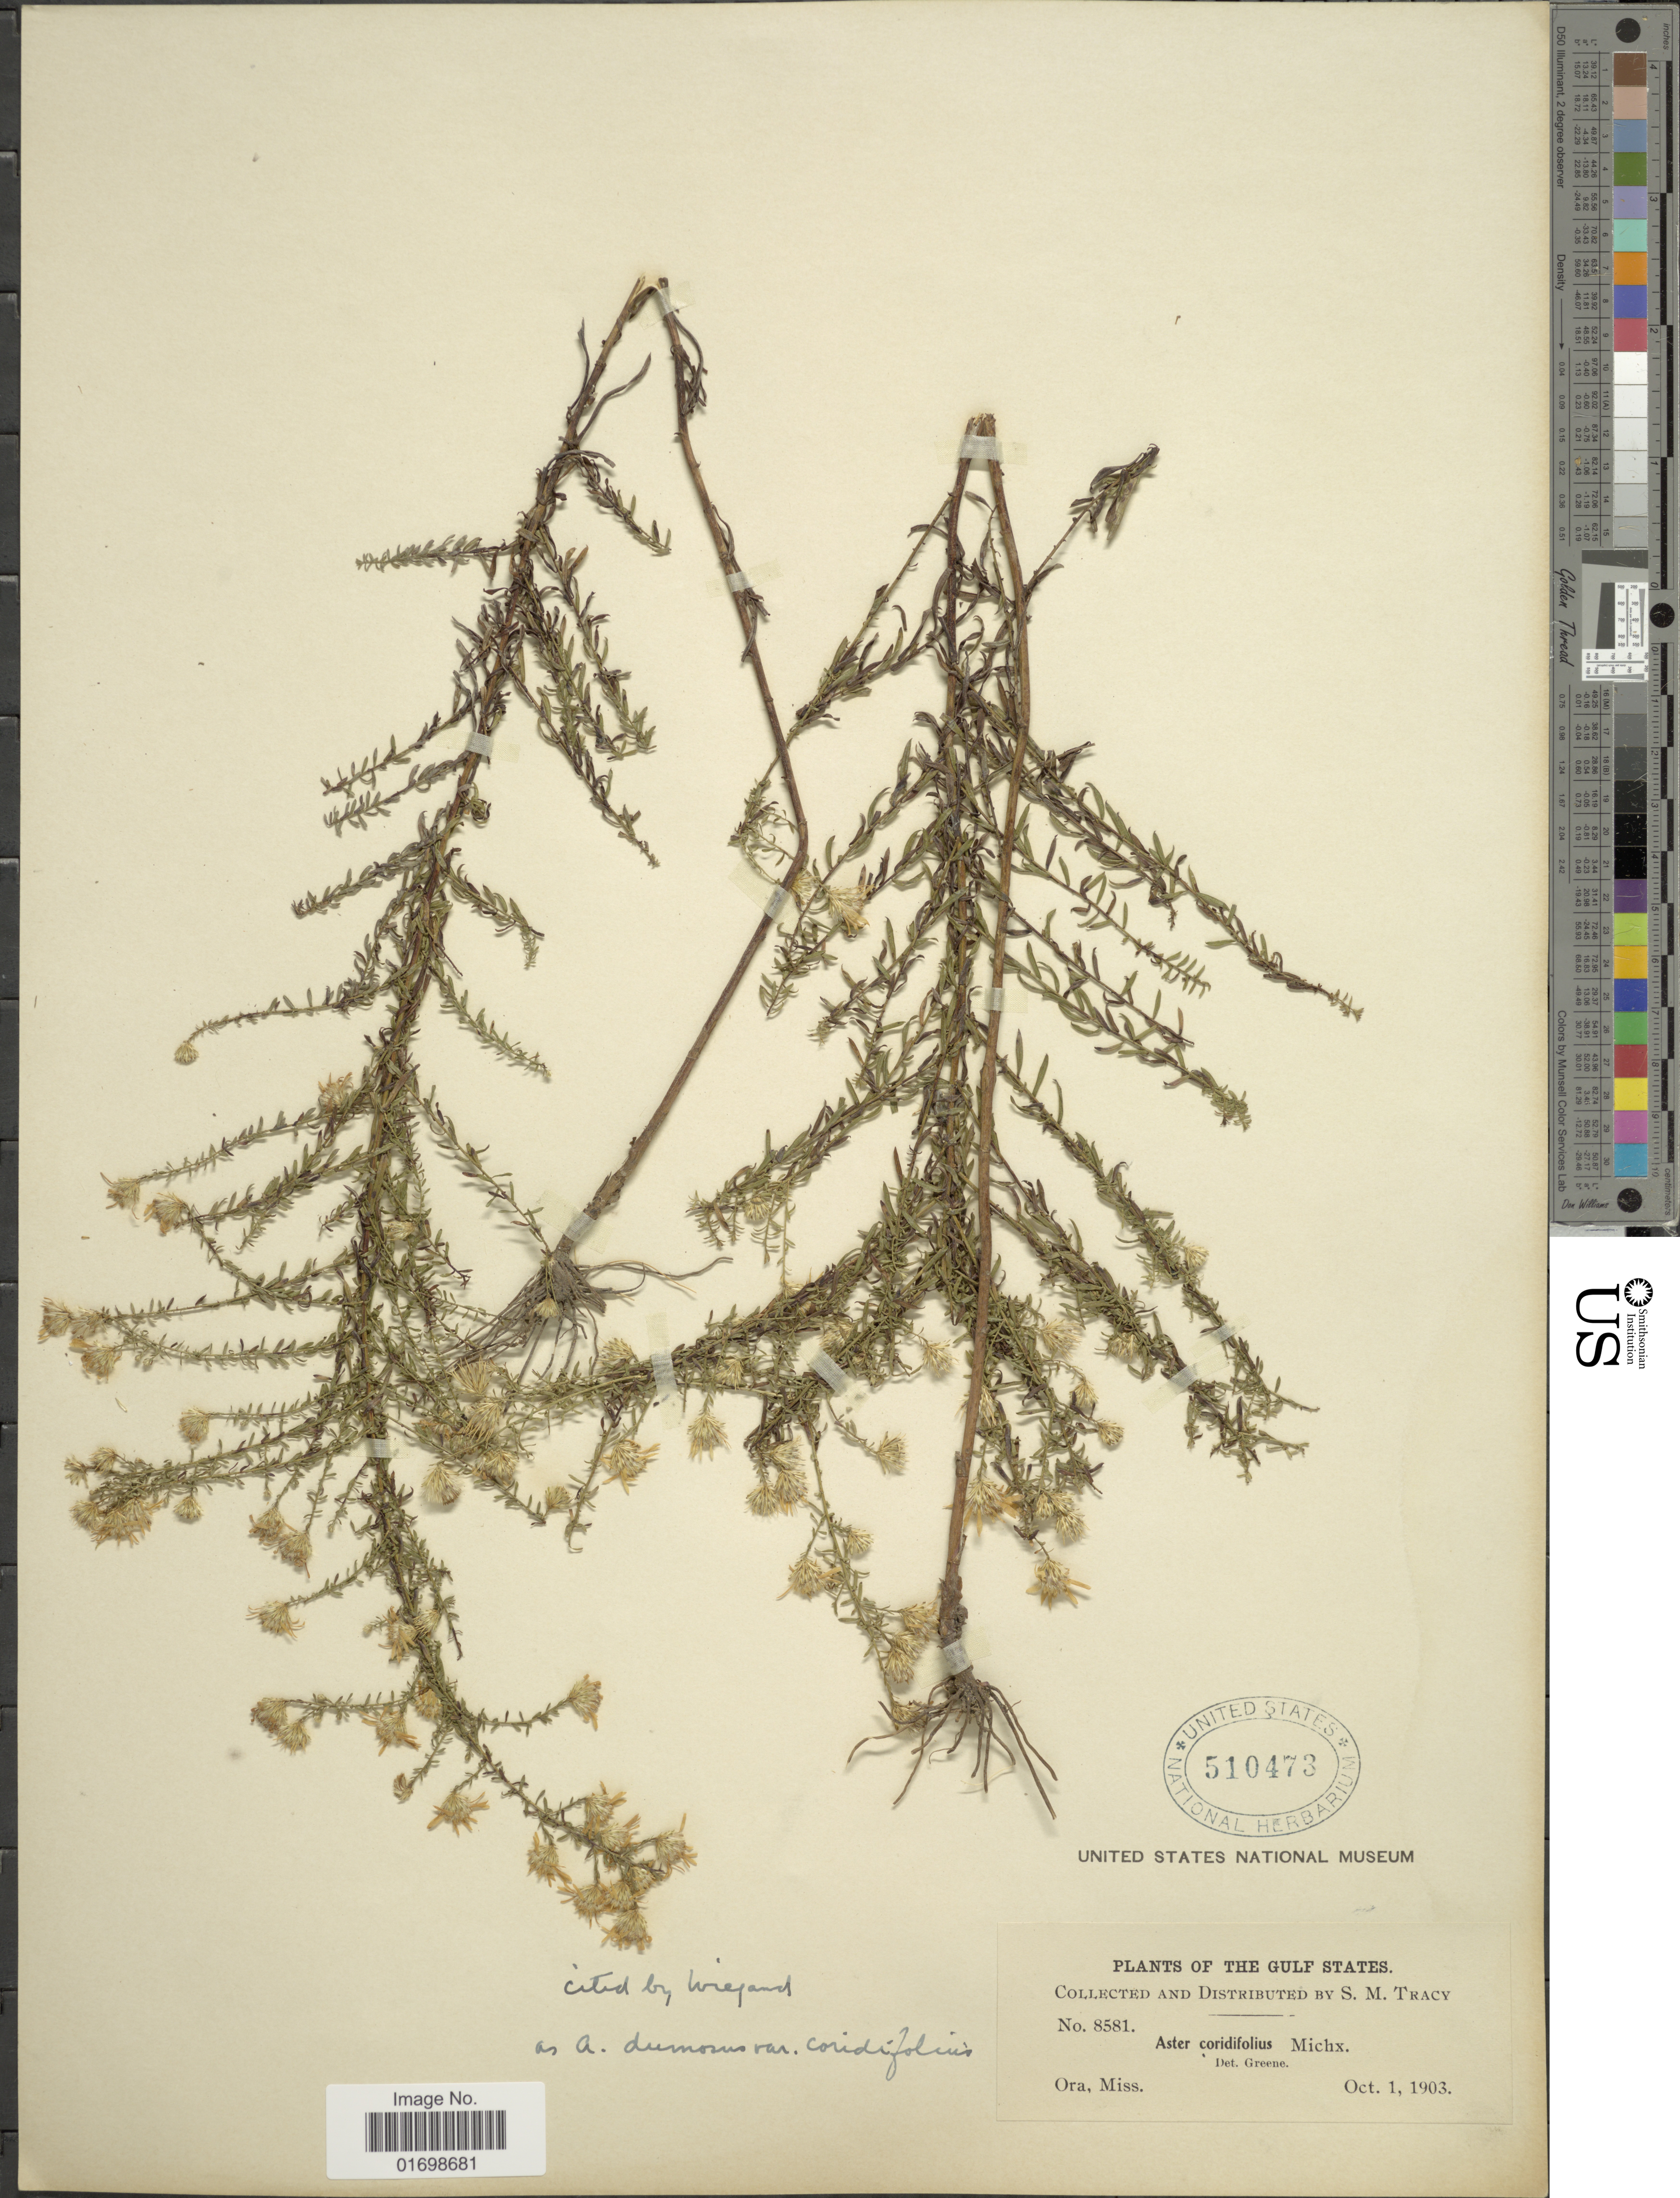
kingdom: Plantae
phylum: Tracheophyta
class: Magnoliopsida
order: Asterales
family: Asteraceae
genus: Symphyotrichum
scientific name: Symphyotrichum dumosum var. coridifolium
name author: (Michx.) Semple et al.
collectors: S. M. Tracy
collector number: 8581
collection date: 1903-10-01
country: United States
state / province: Mississippi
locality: Ora, Miss. The Gulf States.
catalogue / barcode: US 510473